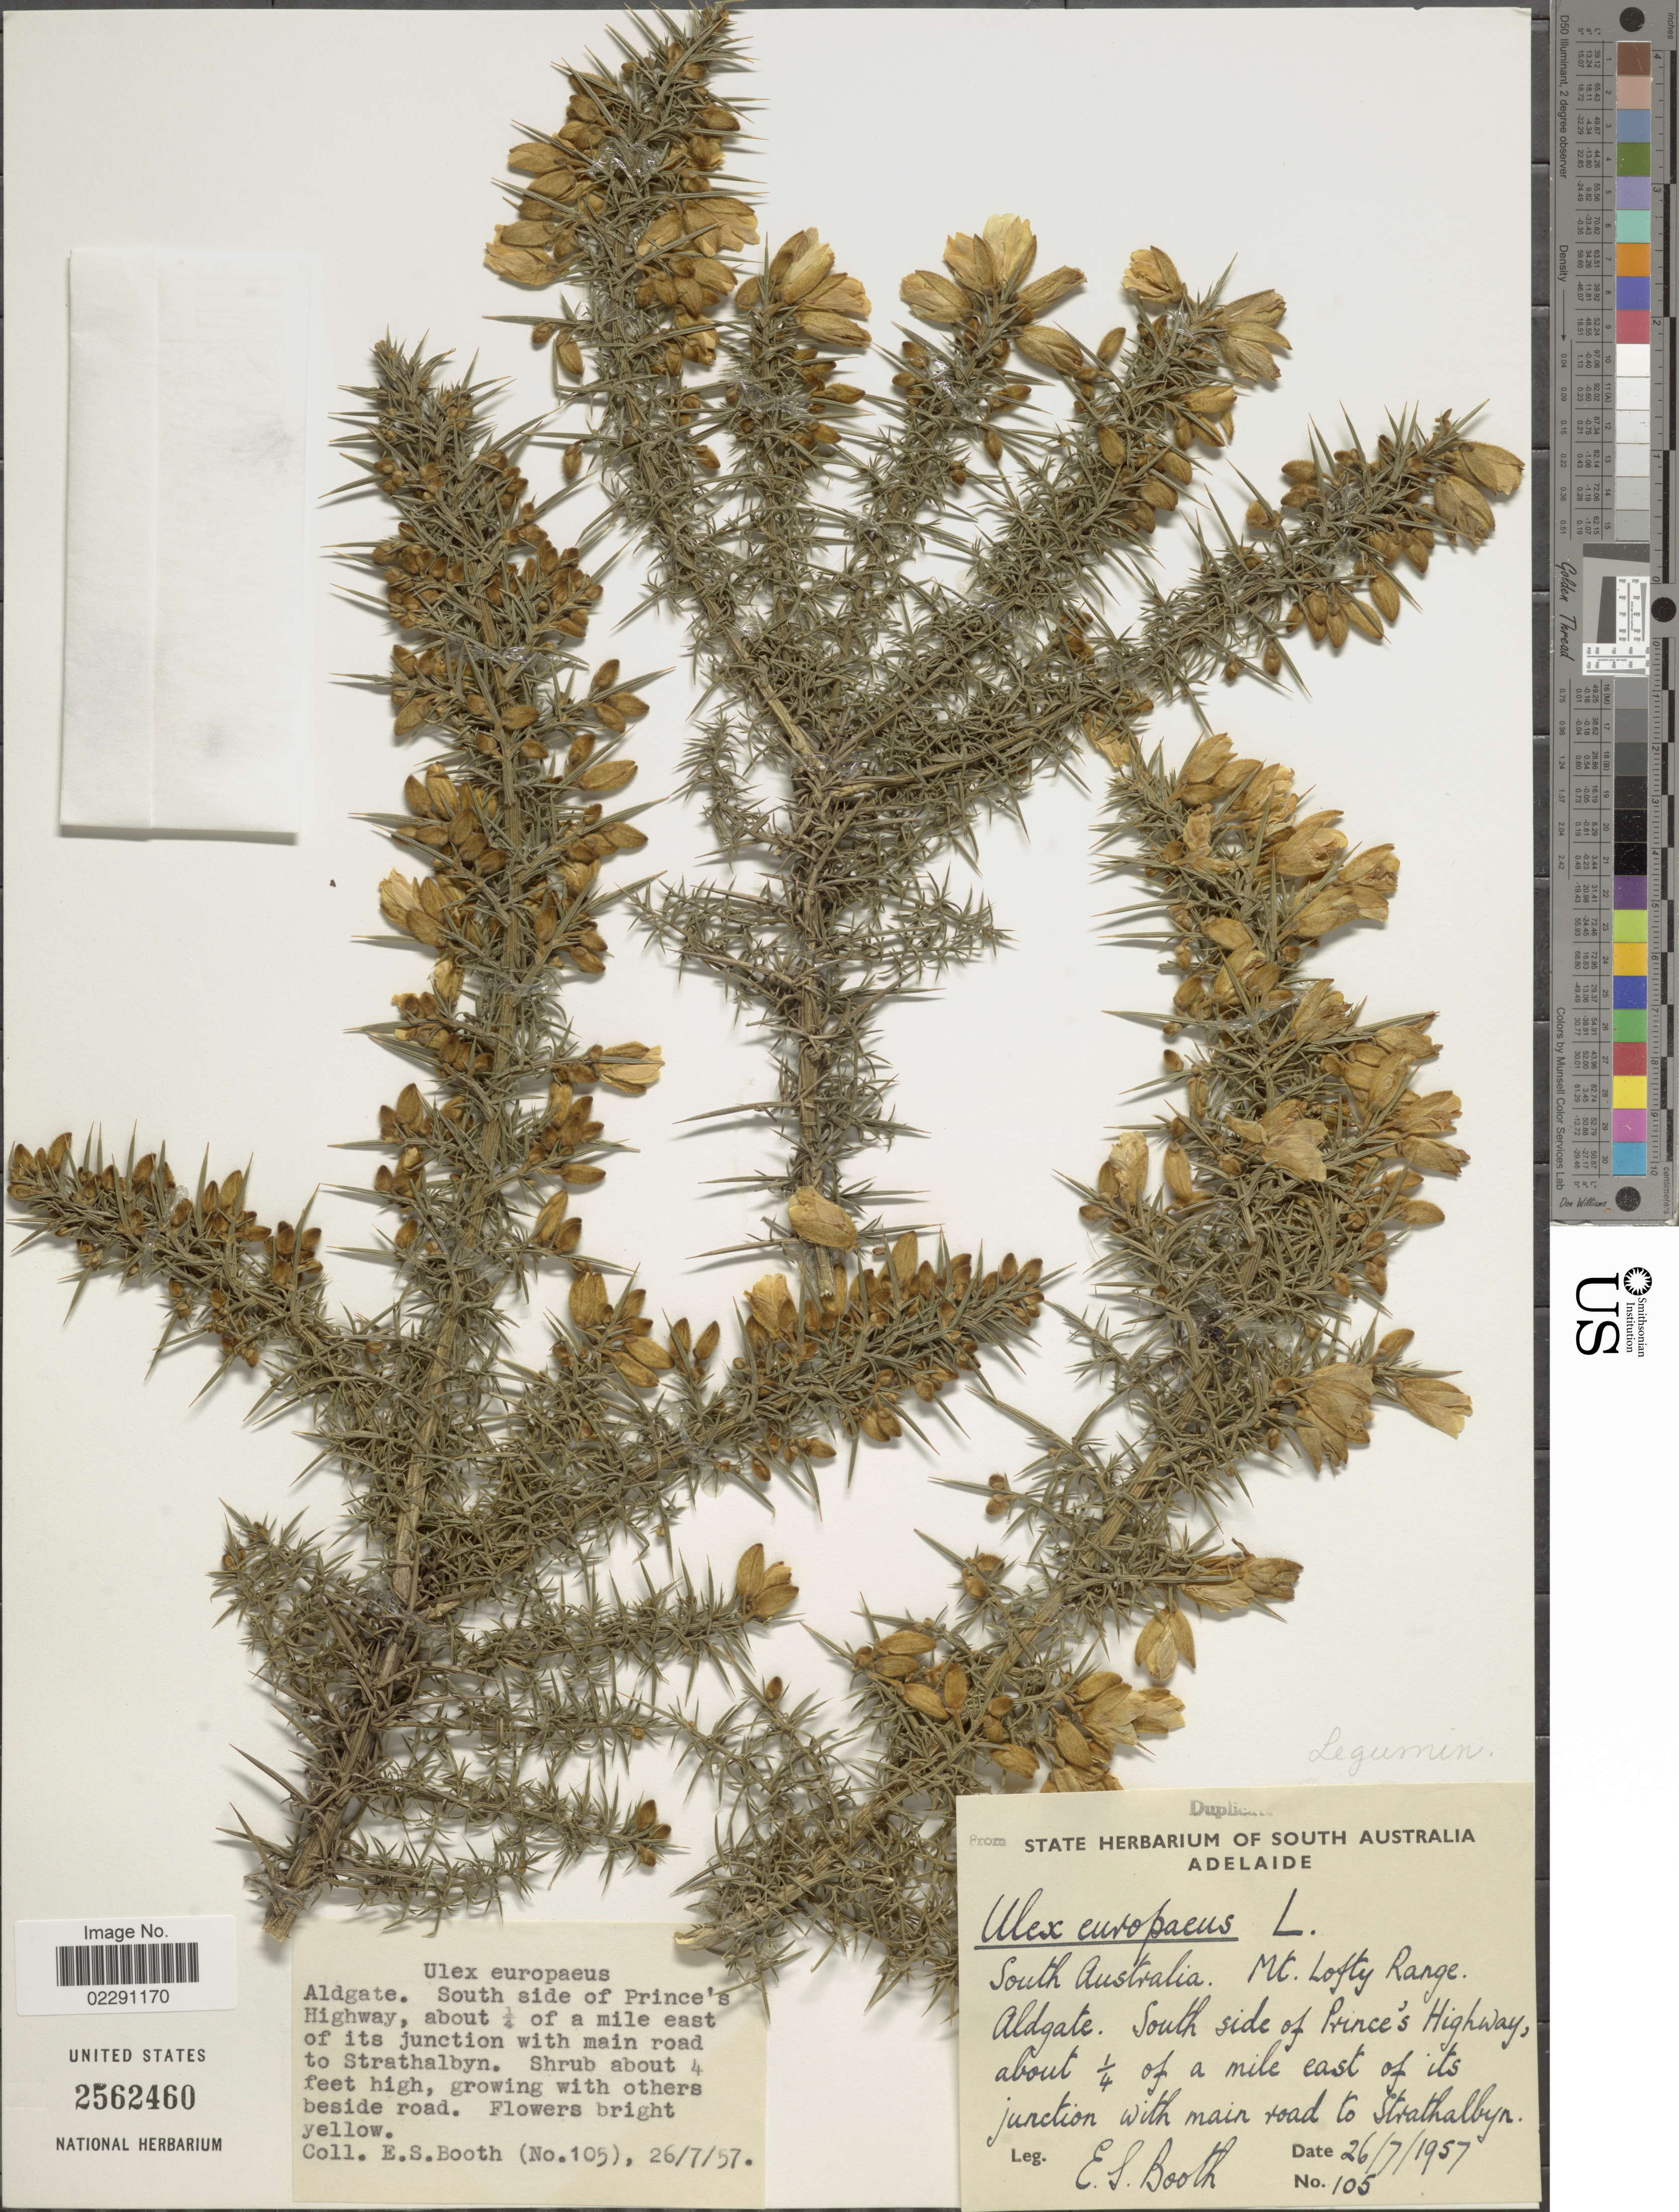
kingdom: Plantae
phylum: Tracheophyta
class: Magnoliopsida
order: Fabales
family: Fabaceae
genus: Ulex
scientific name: Ulex sp.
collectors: E. Booth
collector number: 105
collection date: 1957-07-26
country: Australia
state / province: South Australia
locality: Mt. Lofty Range, Aldgate, south side of Prince's Highway, about 1/4 of a mile east of its junction with main road to Strathalbyn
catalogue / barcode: US 2562460